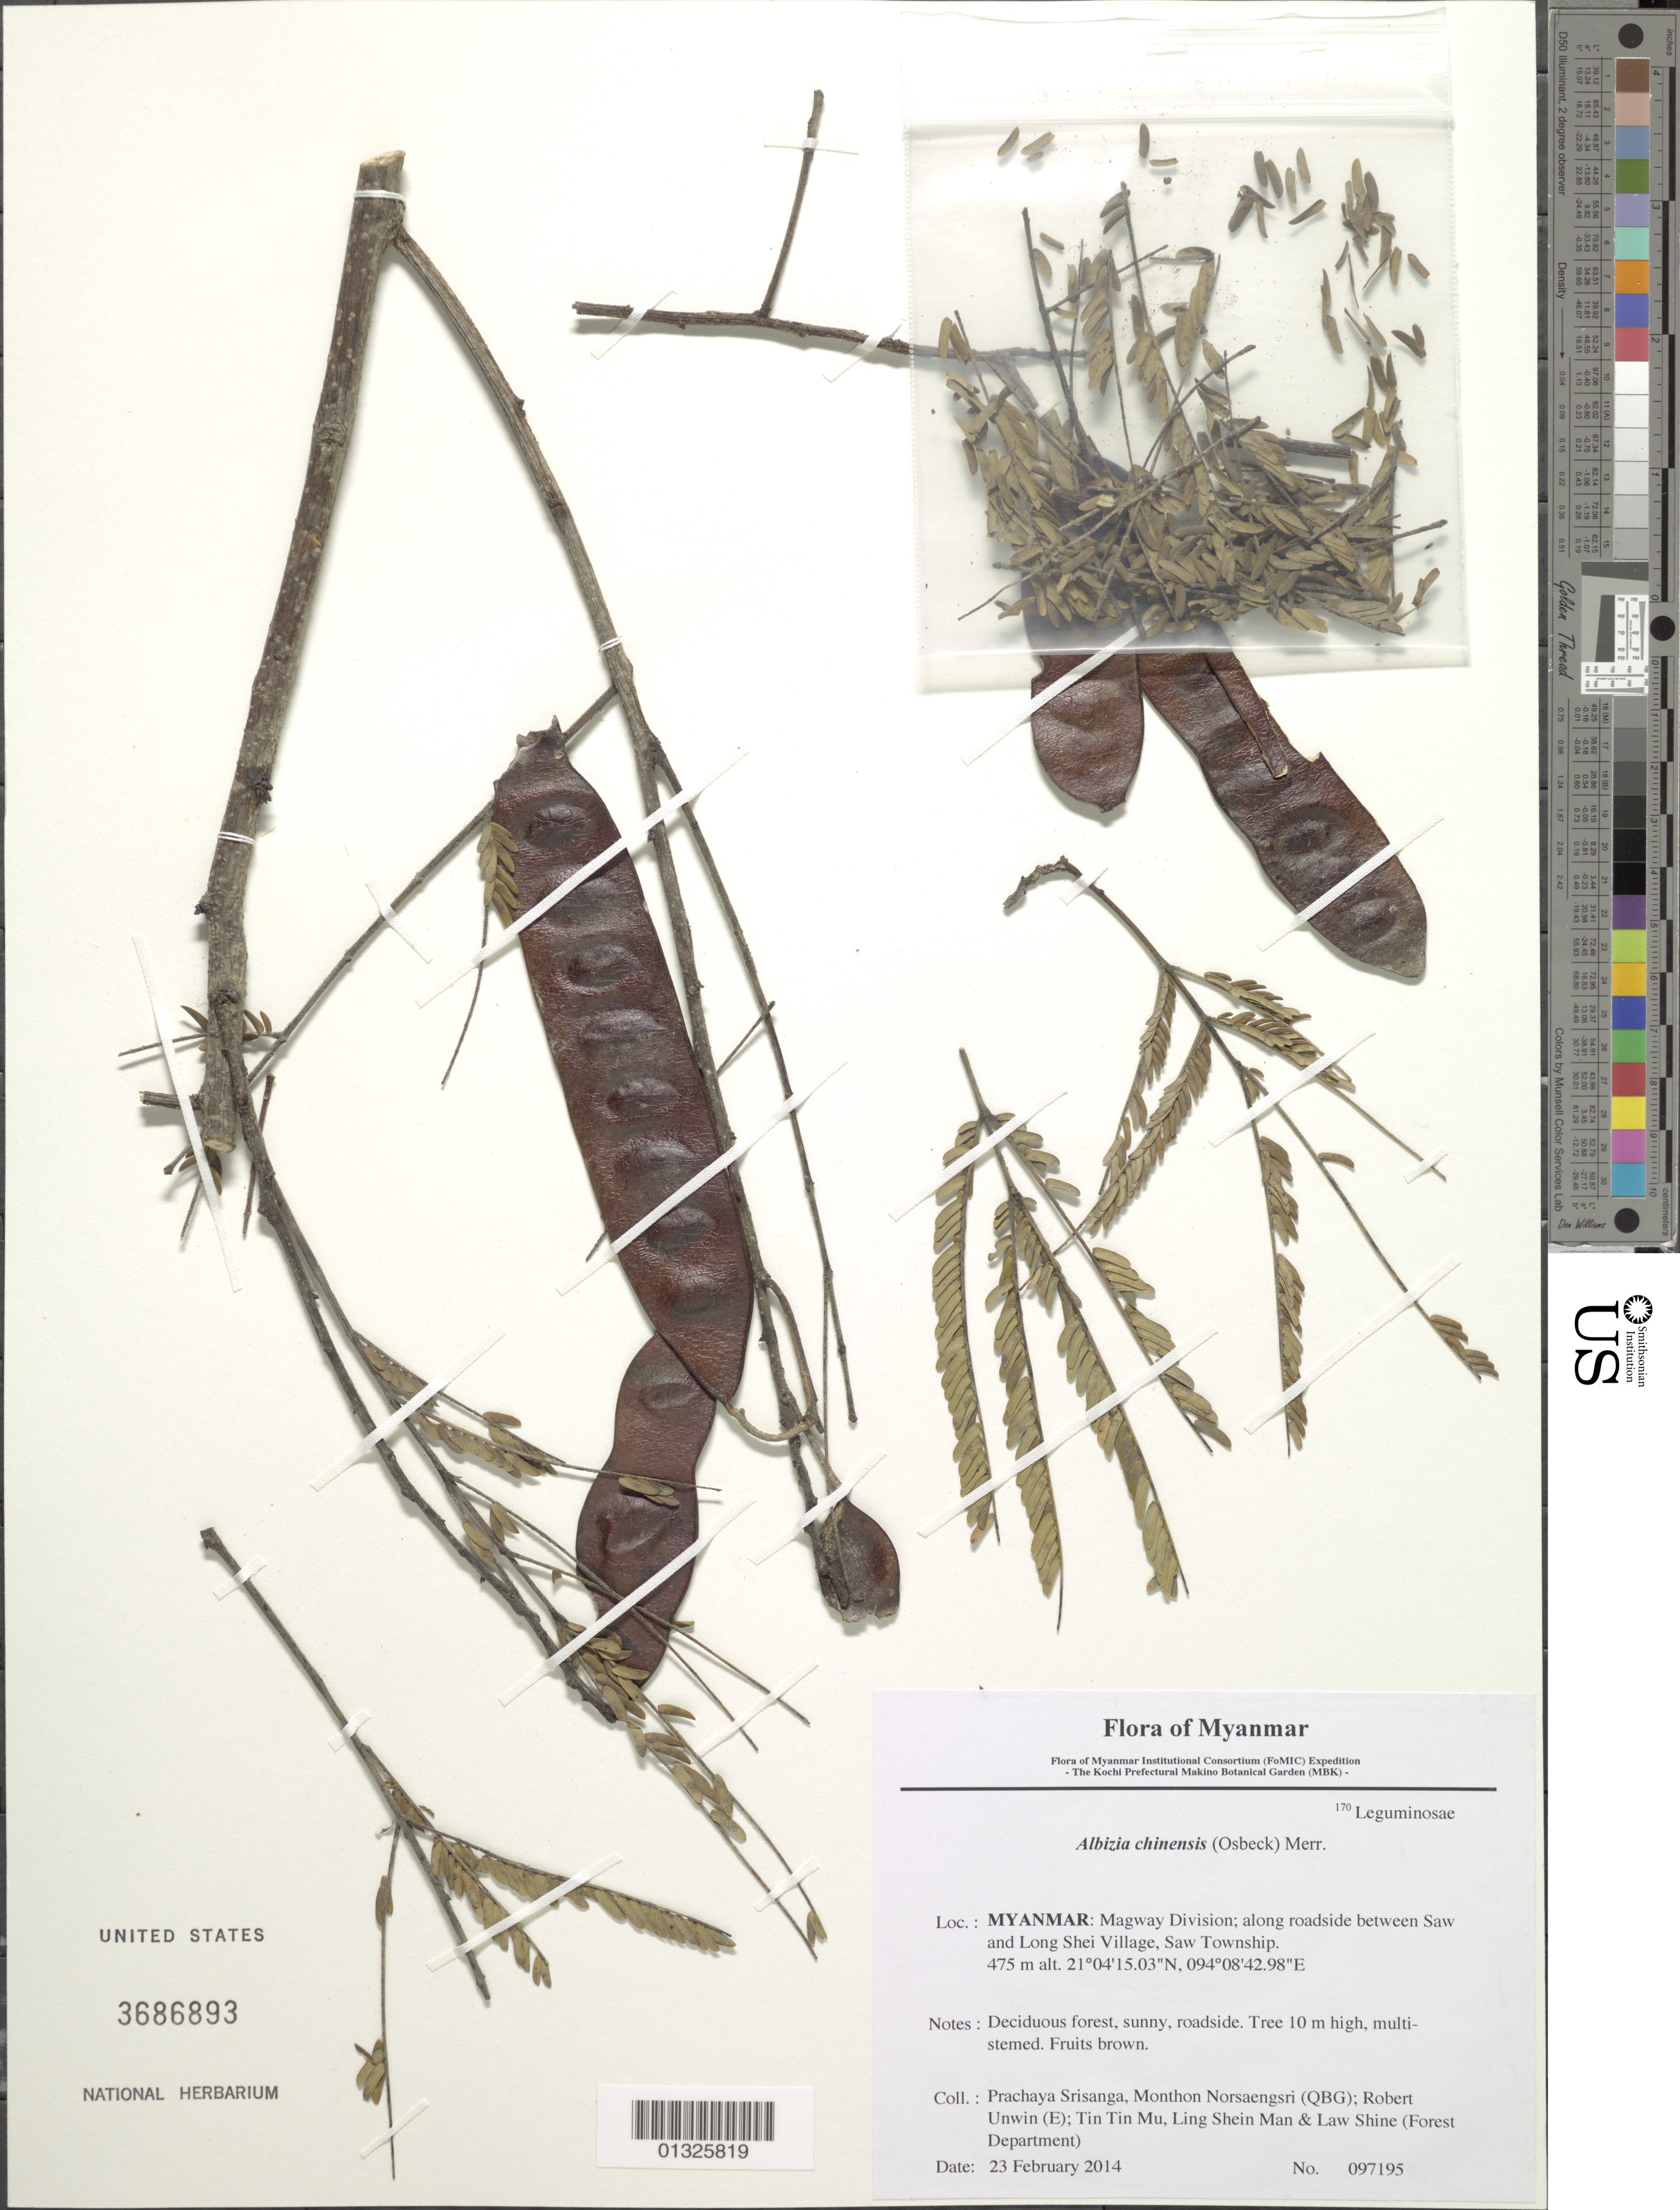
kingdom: Plantae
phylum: Tracheophyta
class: Magnoliopsida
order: Fabales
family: Fabaceae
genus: Albizia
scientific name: Albizia chinensis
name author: (Osbeck) Merr.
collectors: P. Srisanga, M. Norsaengsri, R. Unwin, Tin Tin Mu, Ling Shein Man & L. Shine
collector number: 97195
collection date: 2014-02-23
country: Myanmar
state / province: Chin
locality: Along roadside between Saw and Long Shei Village, Saw Township.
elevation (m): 475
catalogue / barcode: US 3686893